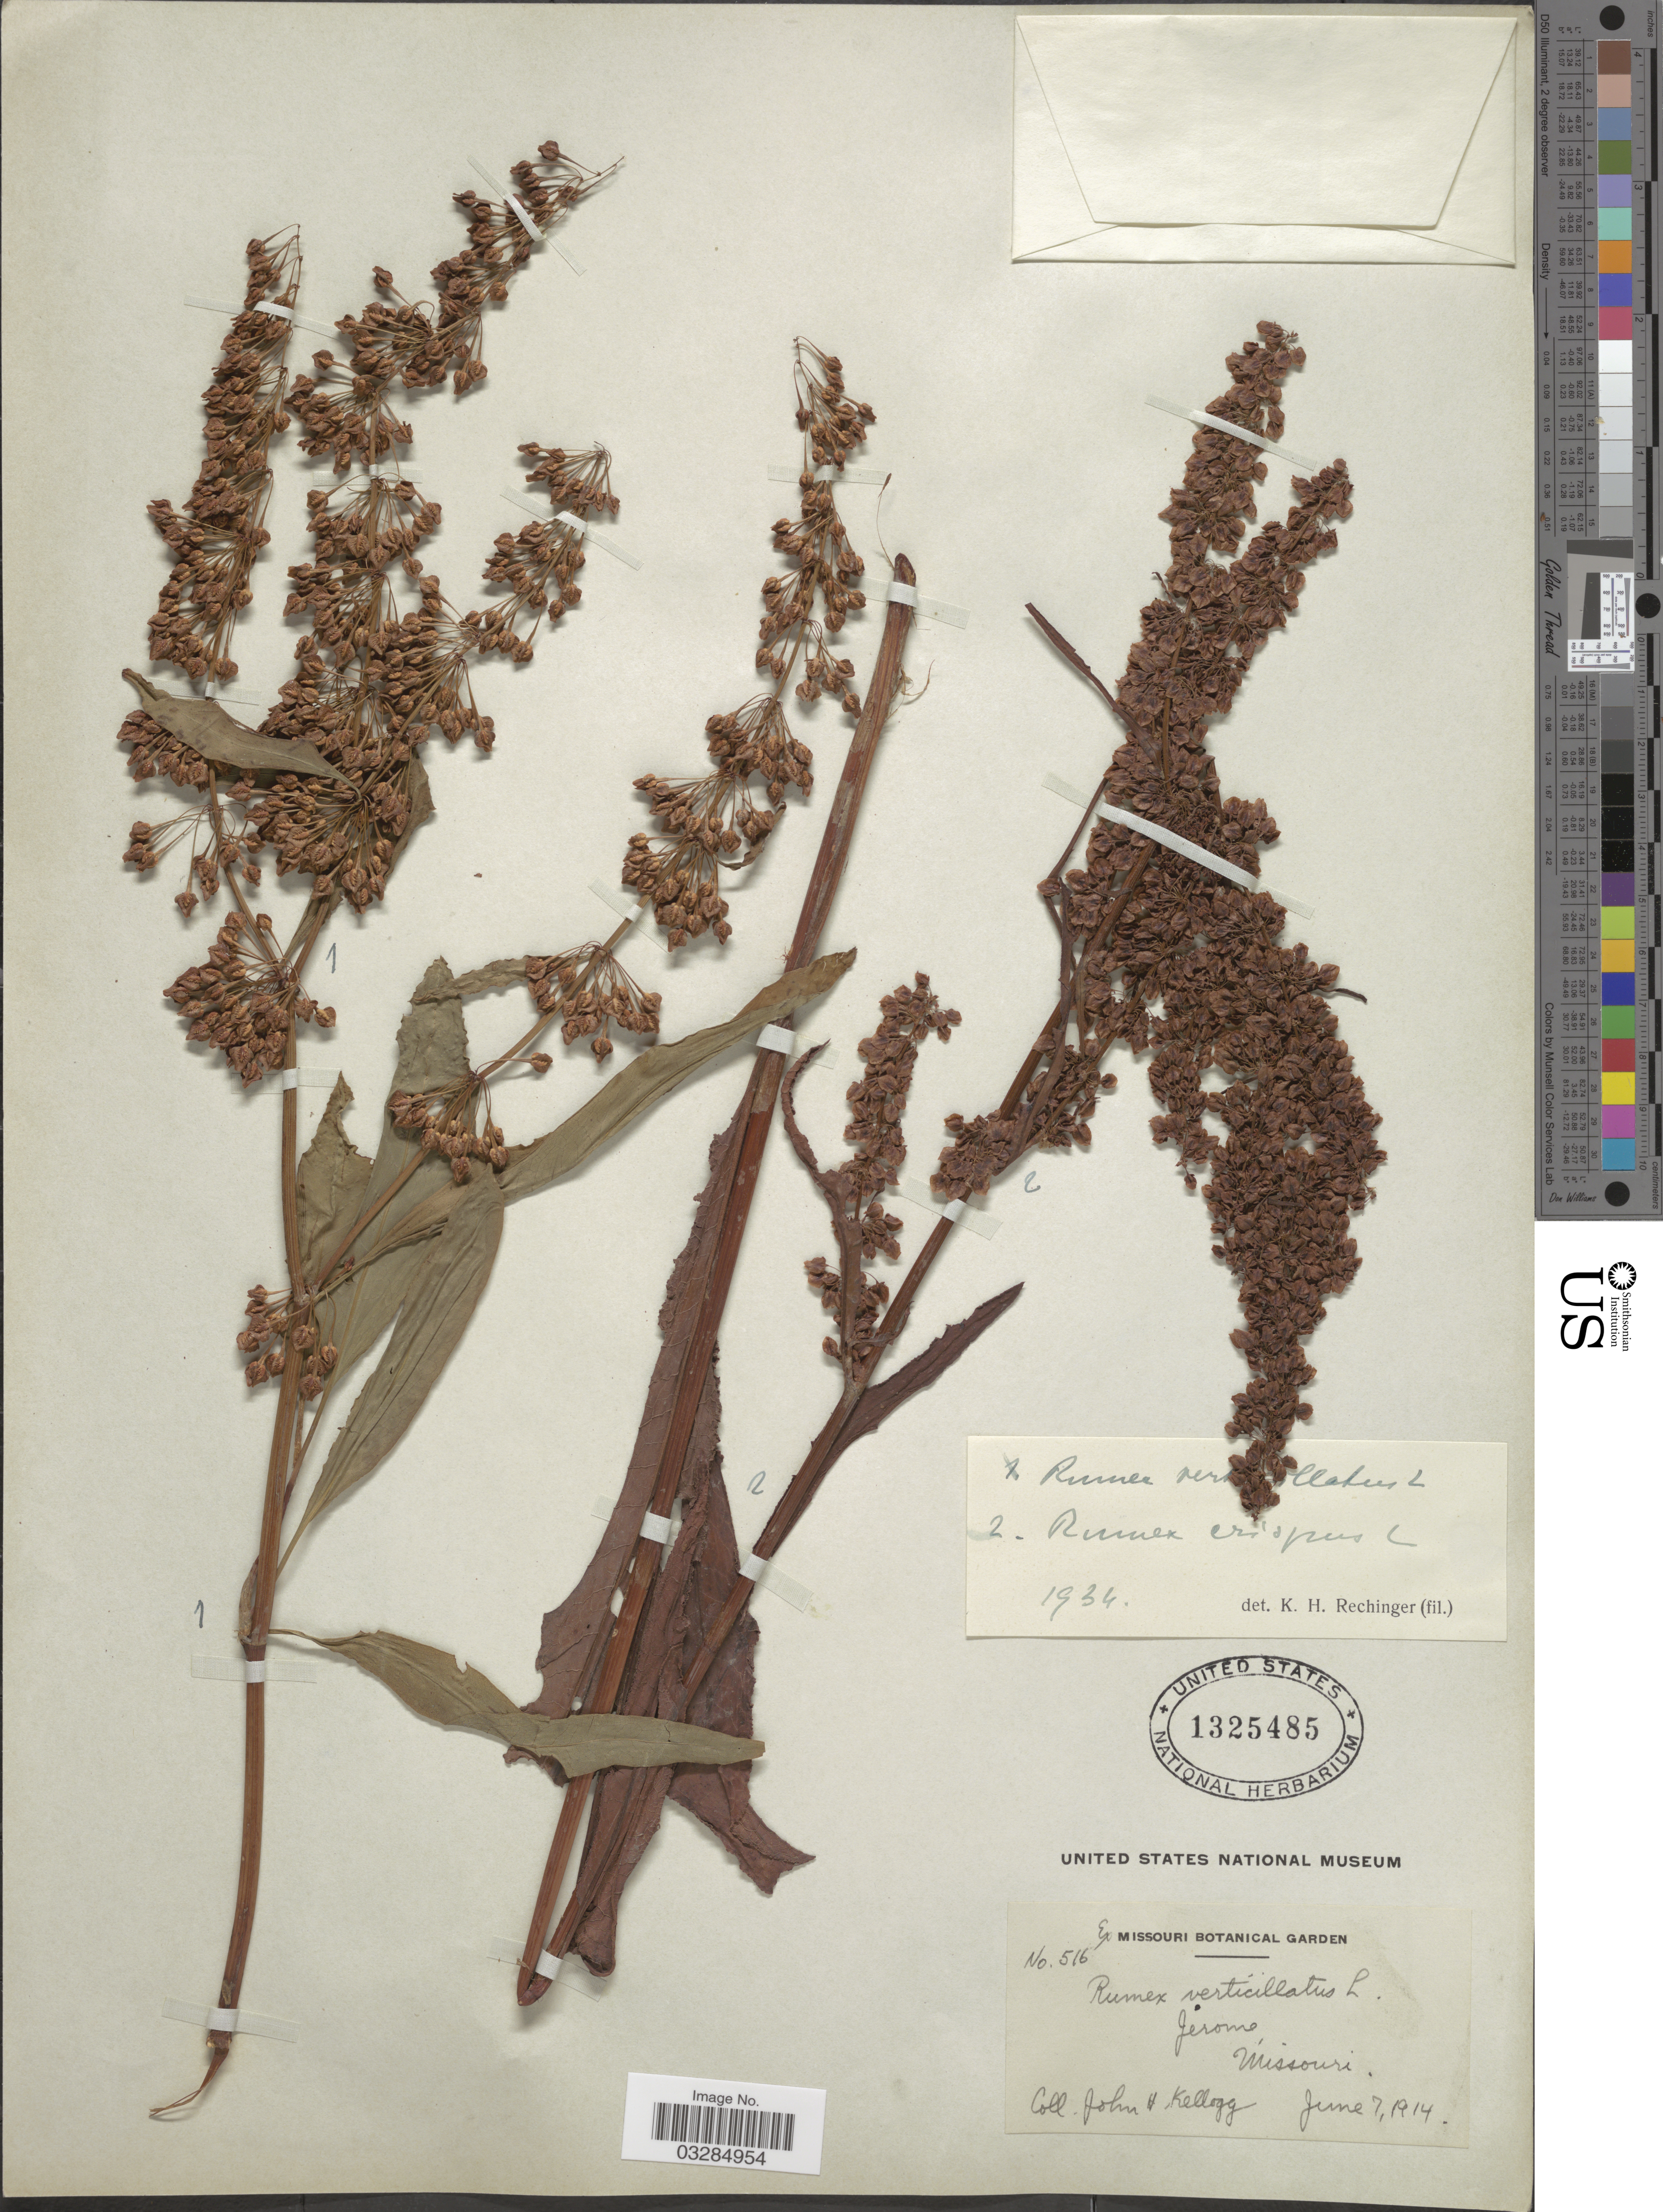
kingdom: Plantae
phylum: Tracheophyta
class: Magnoliopsida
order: Caryophyllales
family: Polygonaceae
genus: Rumex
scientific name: Rumex verticillatus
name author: L.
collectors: J. H. Kellogg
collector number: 516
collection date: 1914-06-07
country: United States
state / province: Missouri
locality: Jerome.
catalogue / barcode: US 1325485